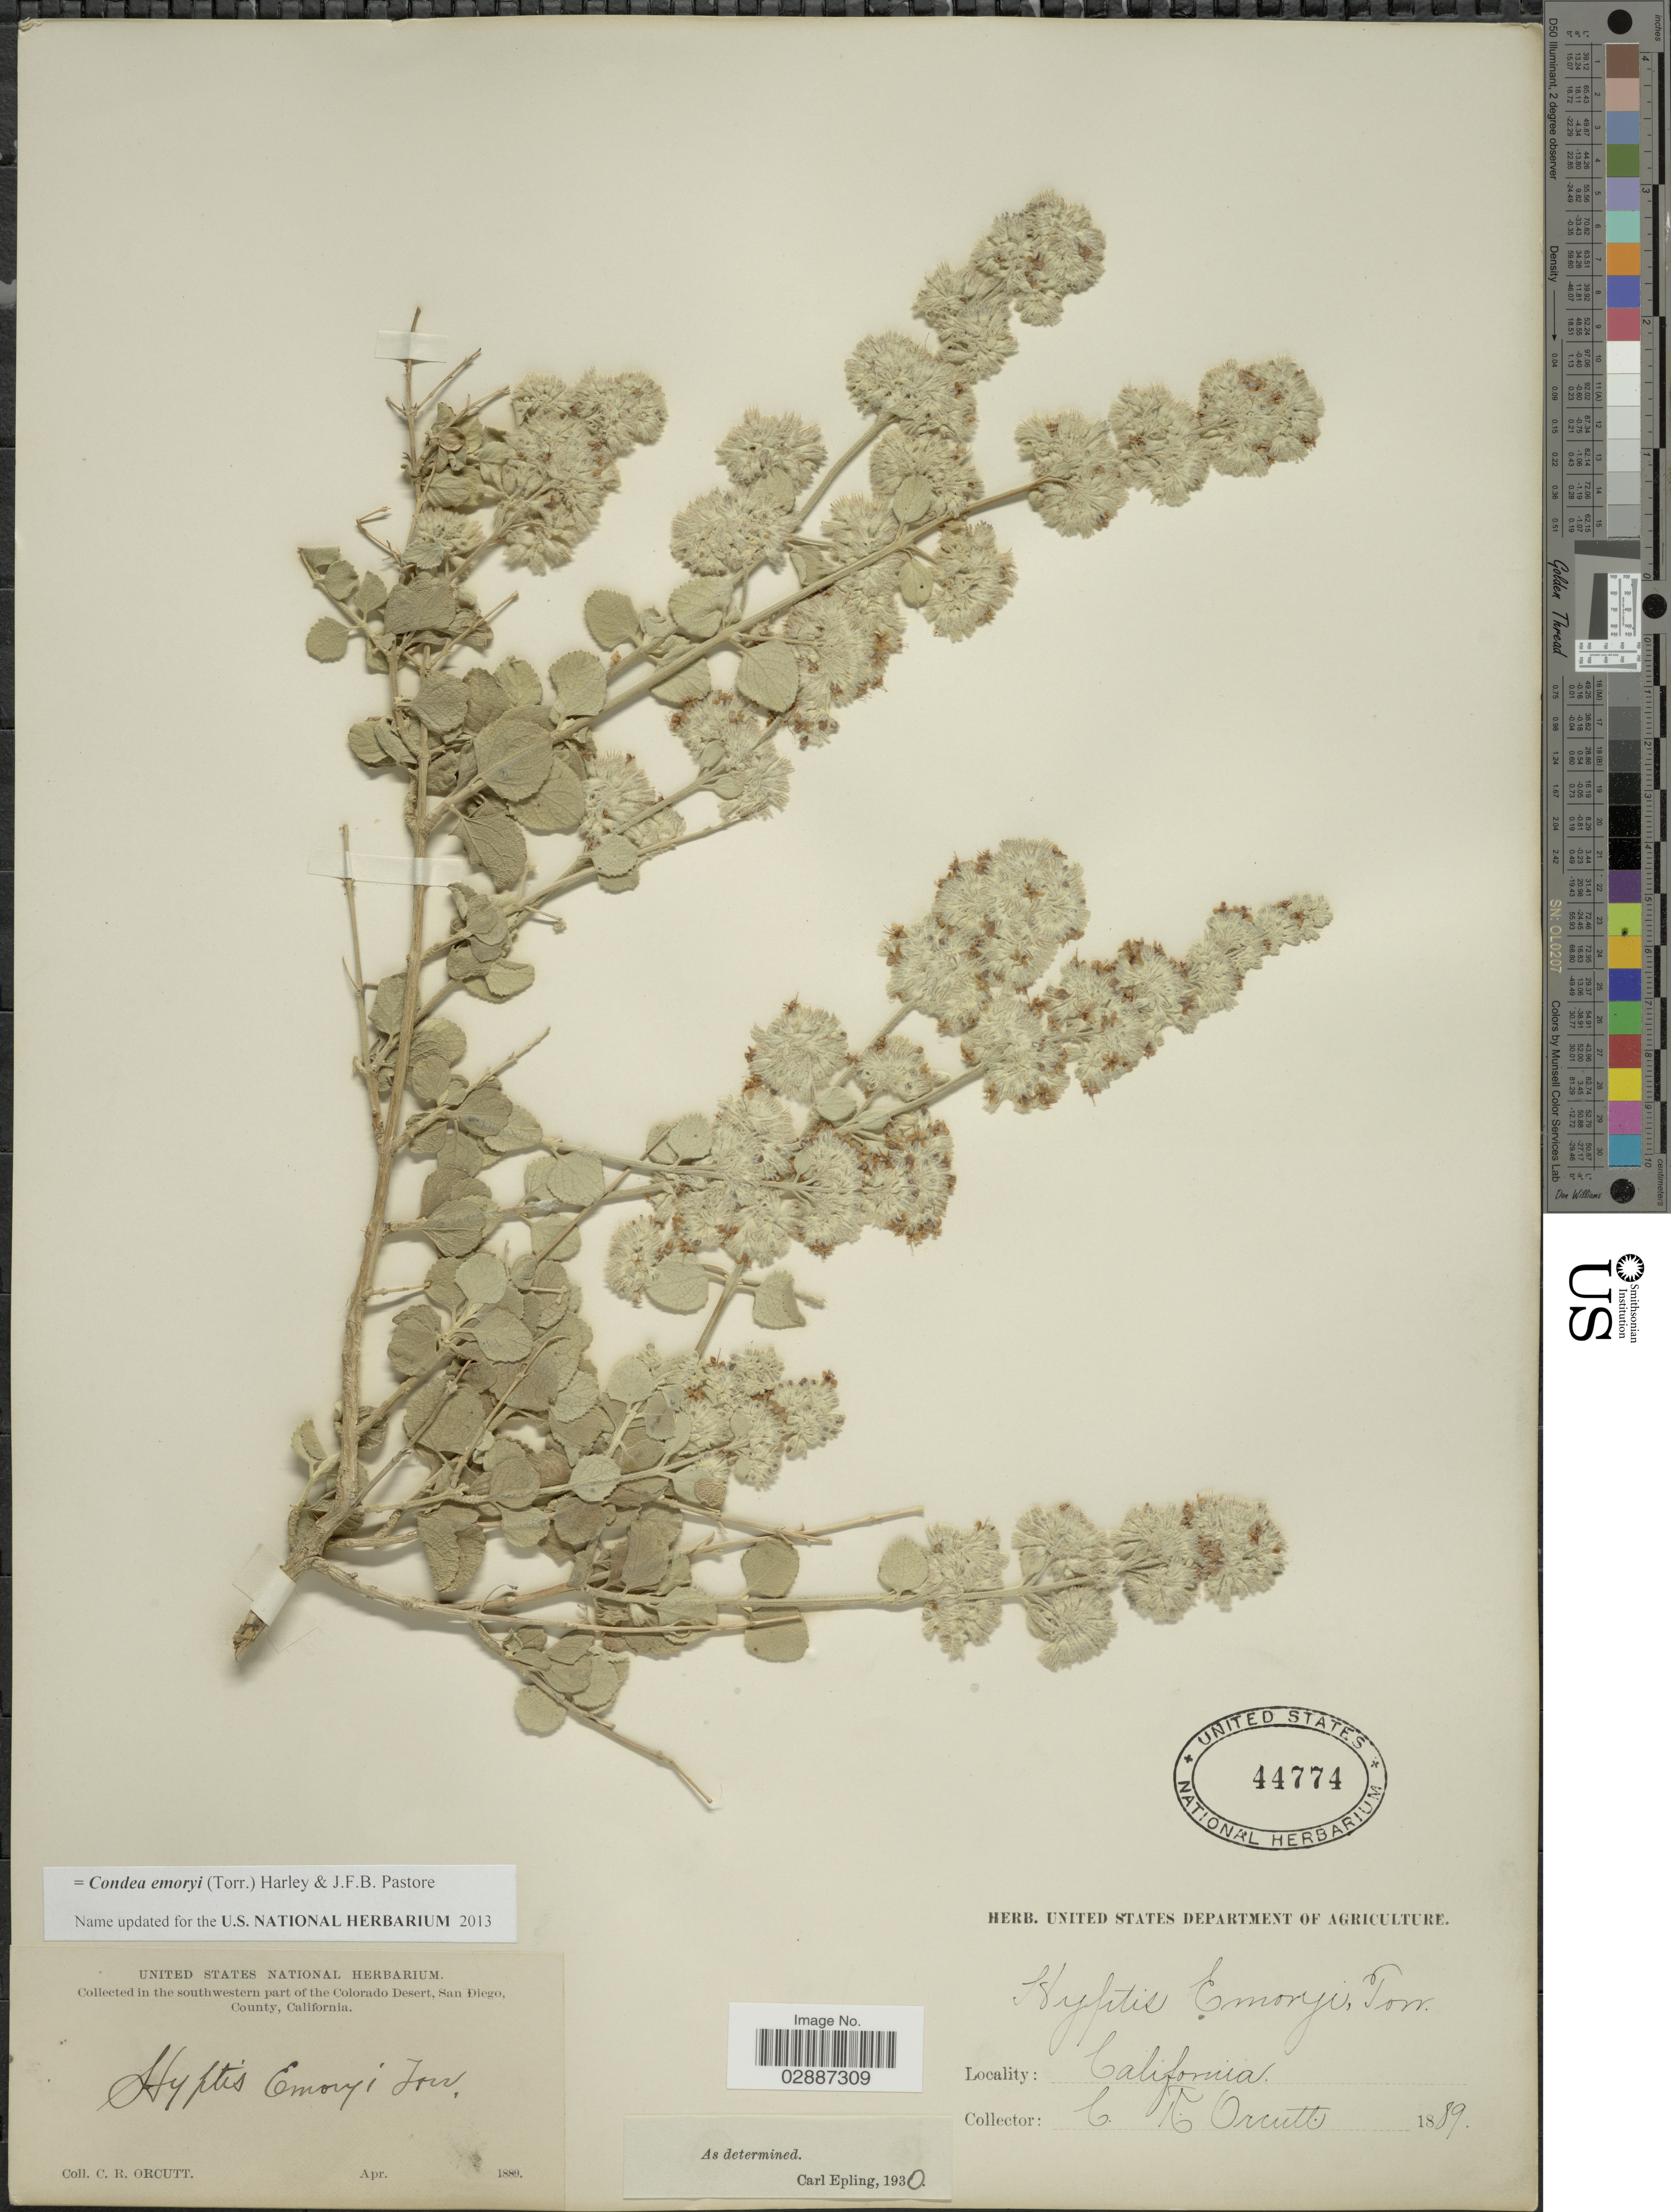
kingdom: Plantae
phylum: Tracheophyta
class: Magnoliopsida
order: Lamiales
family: Lamiaceae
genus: Condea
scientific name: Condea emoryi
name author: (Torr.) Harley & J.F.B. Pastore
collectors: C. R. Orcutt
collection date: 1889-04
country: United States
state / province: California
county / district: San Diego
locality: Southwestern part of the Colorado Desert, San Diego County.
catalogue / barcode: US 44774